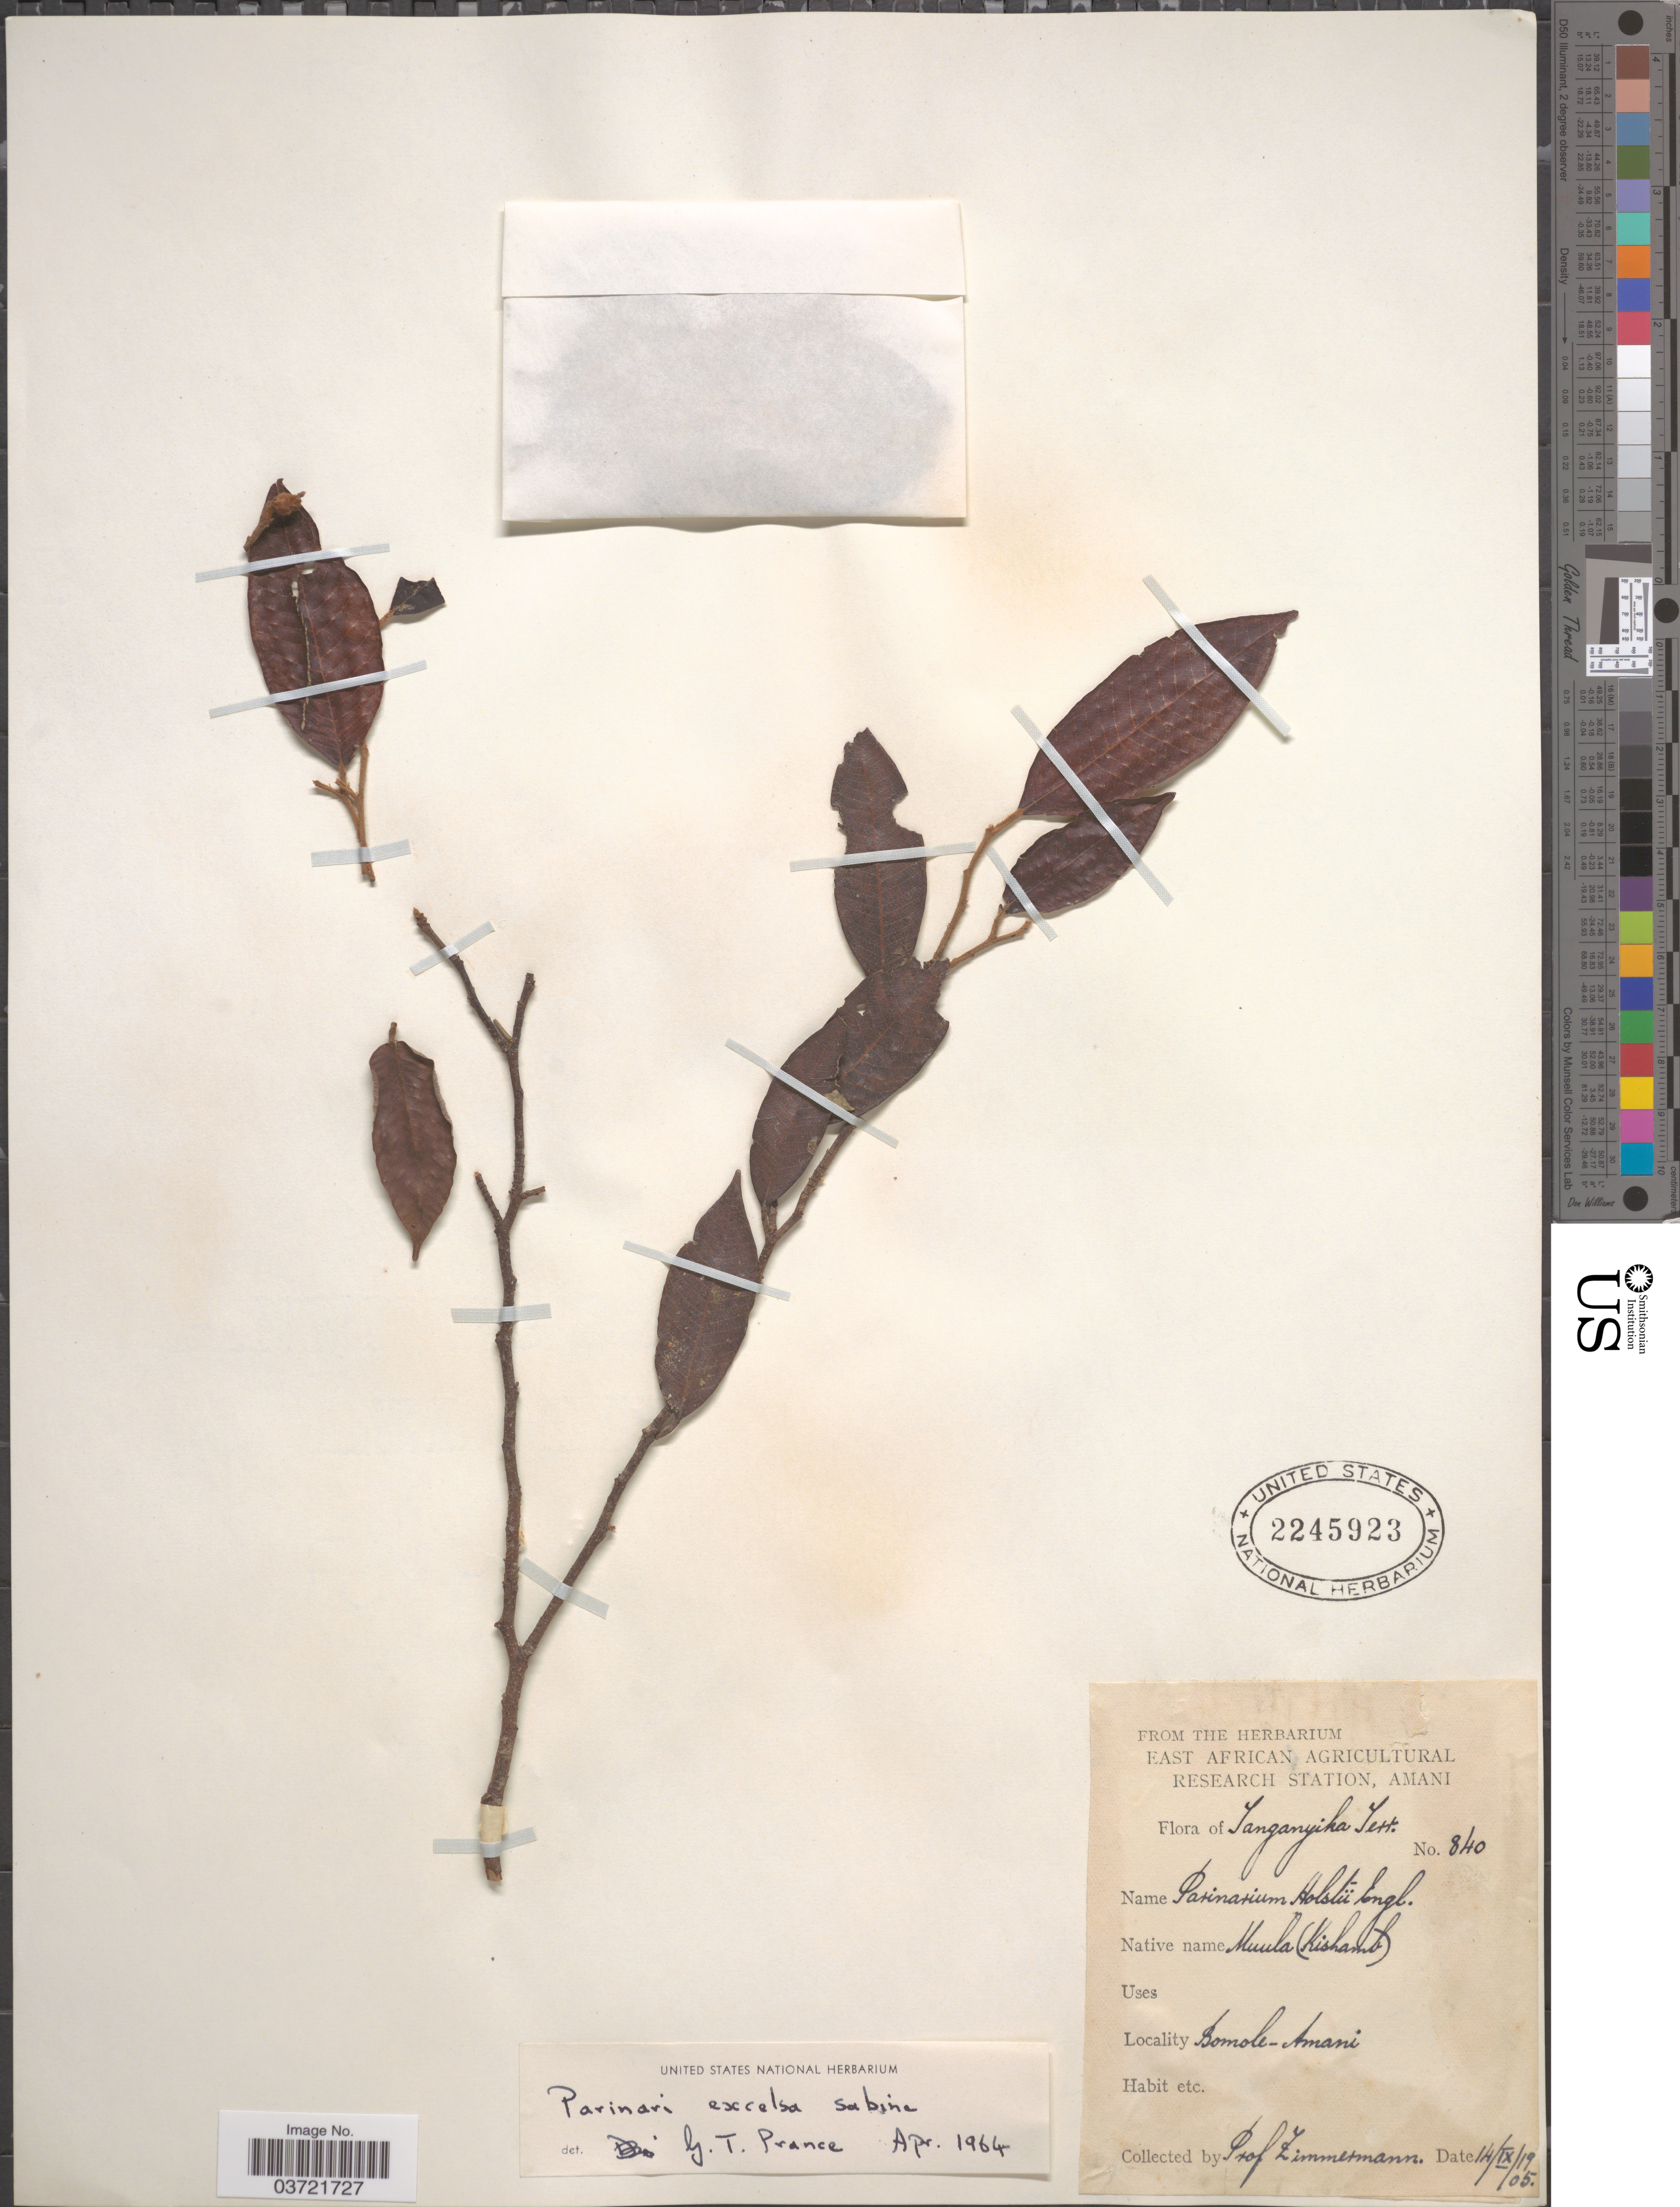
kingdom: Plantae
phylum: Tracheophyta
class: Magnoliopsida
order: Malpighiales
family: Chrysobalanaceae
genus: Parinari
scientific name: Parinari excelsa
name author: Sabine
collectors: -. Zimmermann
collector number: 840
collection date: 1905-09-14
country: Tanzania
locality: Tanganyika Terr. Bomole - Amani.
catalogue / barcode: US 2245923